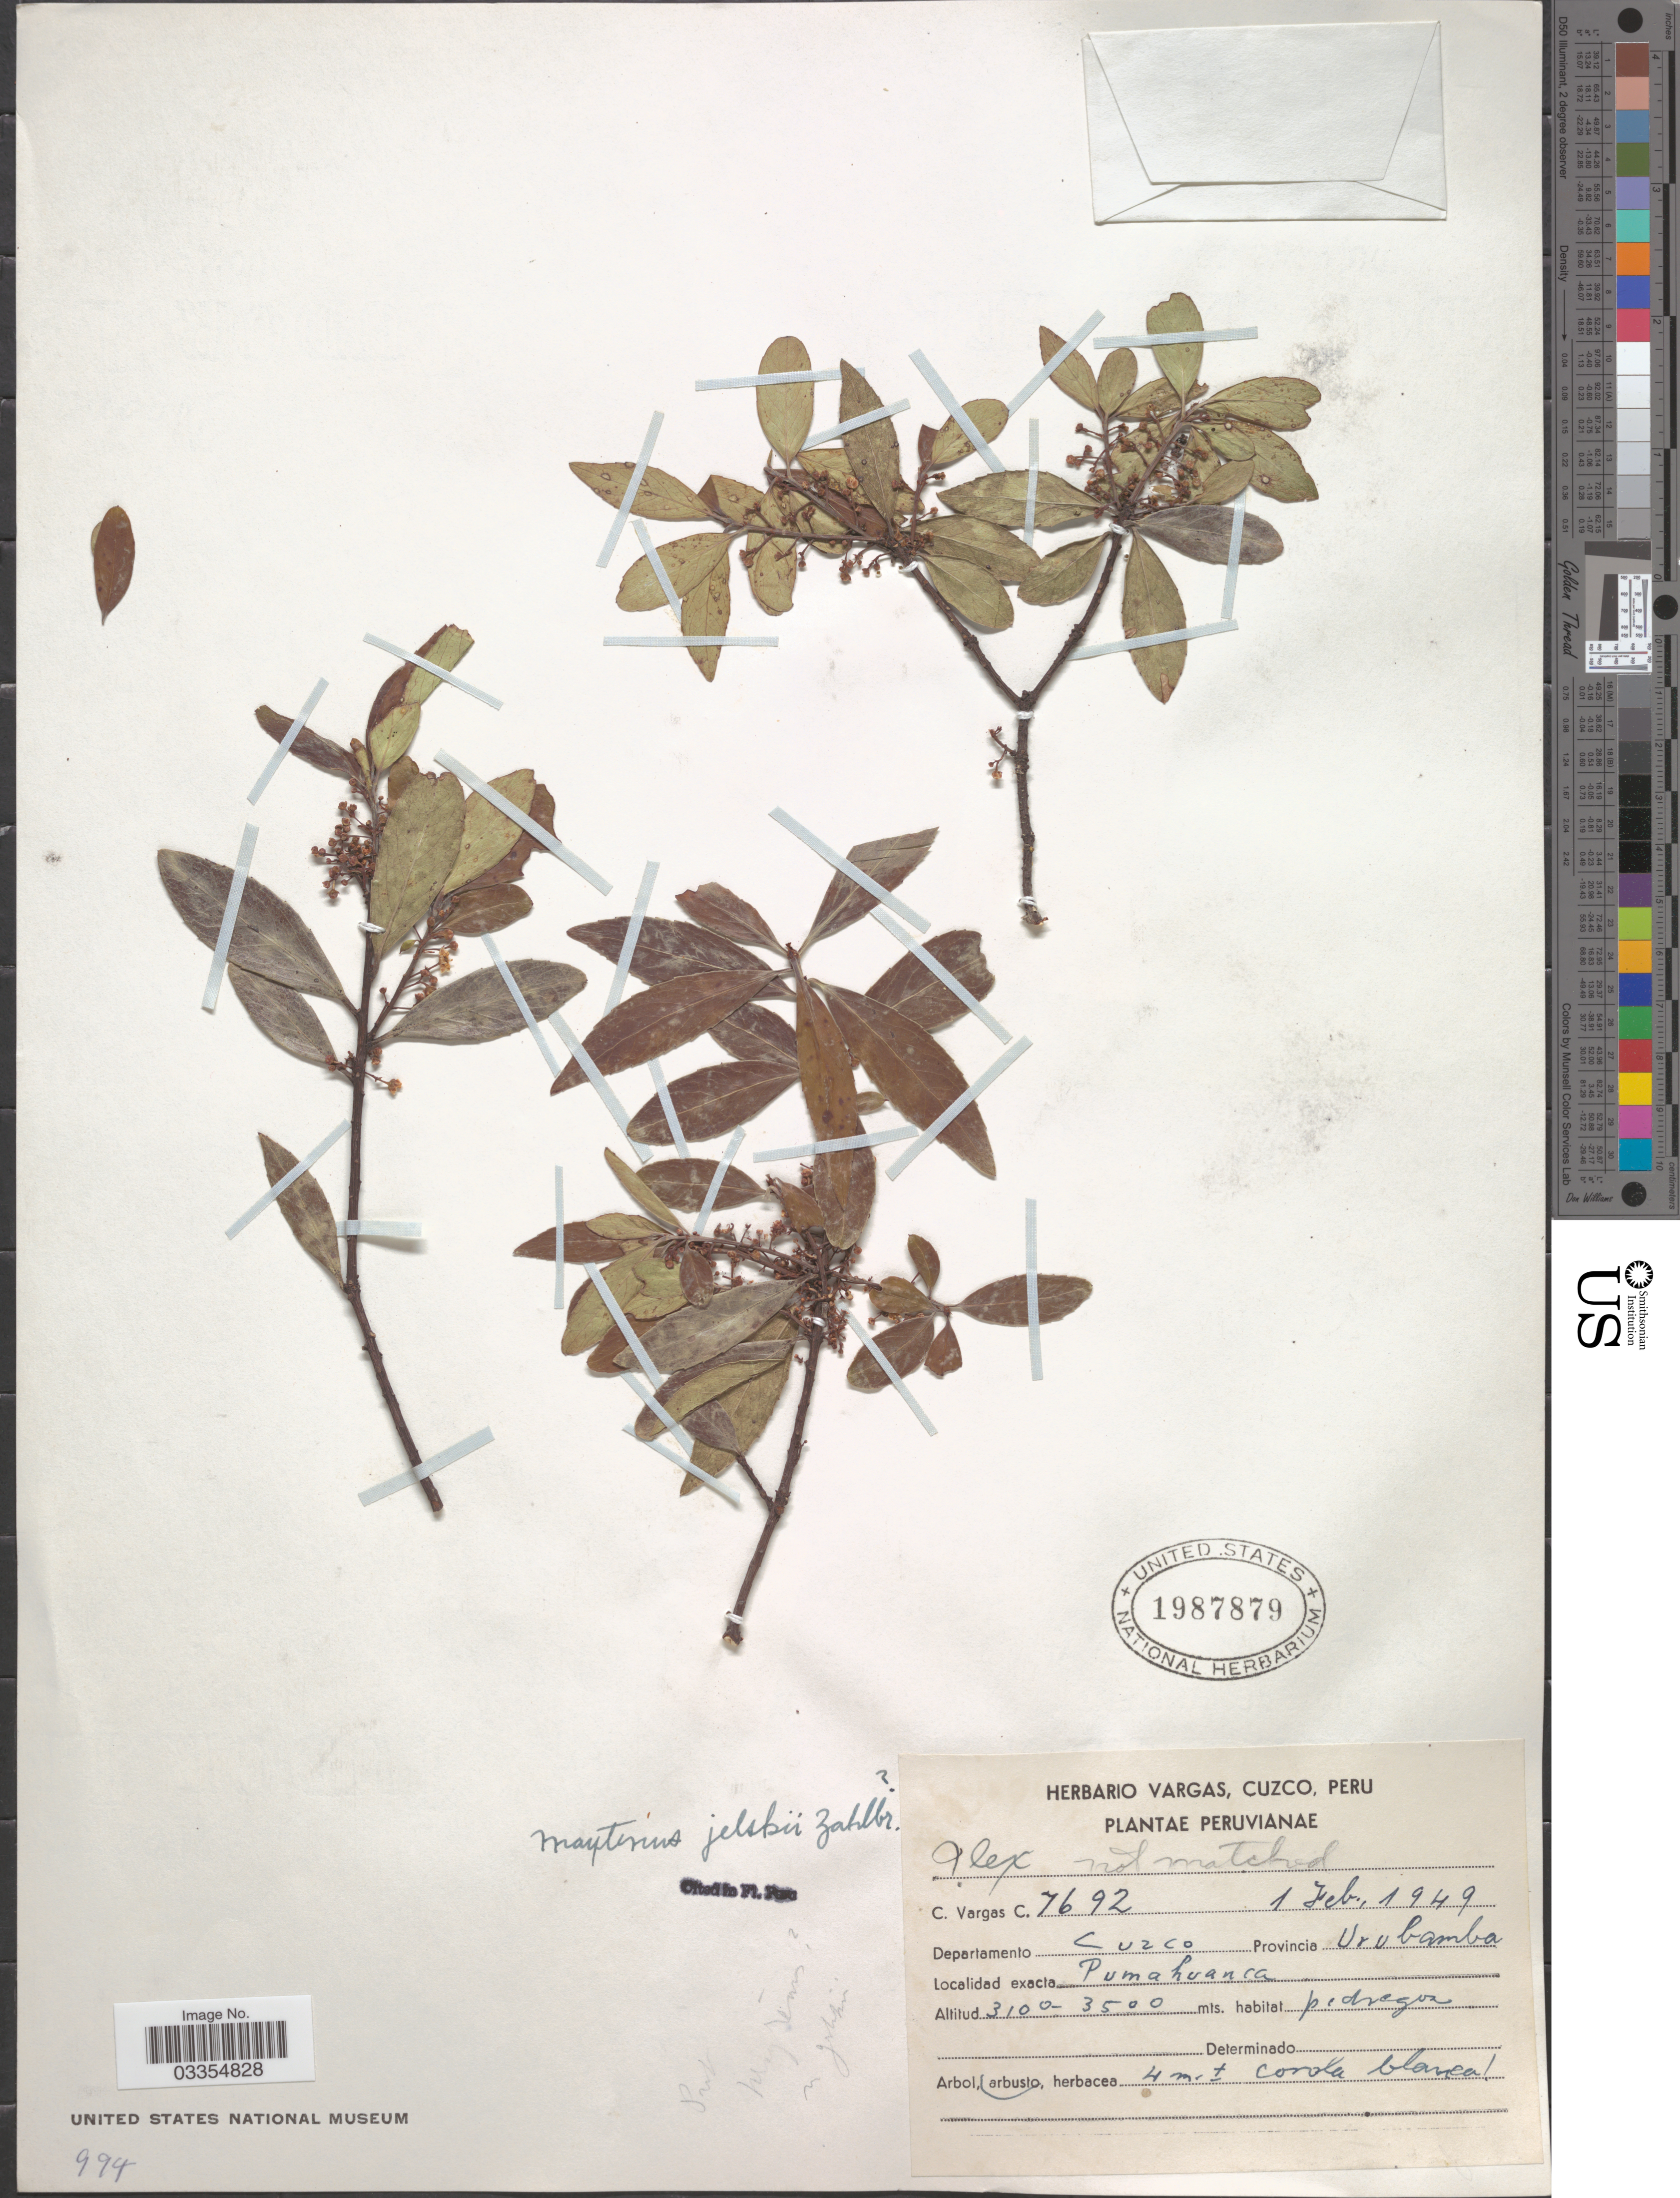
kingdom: Plantae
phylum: Tracheophyta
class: Magnoliopsida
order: Celastrales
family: Celastraceae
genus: Maytenus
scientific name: Maytenus jelskii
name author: Szyszyl.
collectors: C. Vargas Calderón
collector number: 7692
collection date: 1949-02-01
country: Peru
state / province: Cusco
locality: Departamento Cuzco. Provincia Urubamba. Pumahuanca.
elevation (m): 3100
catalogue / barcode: US 1987879